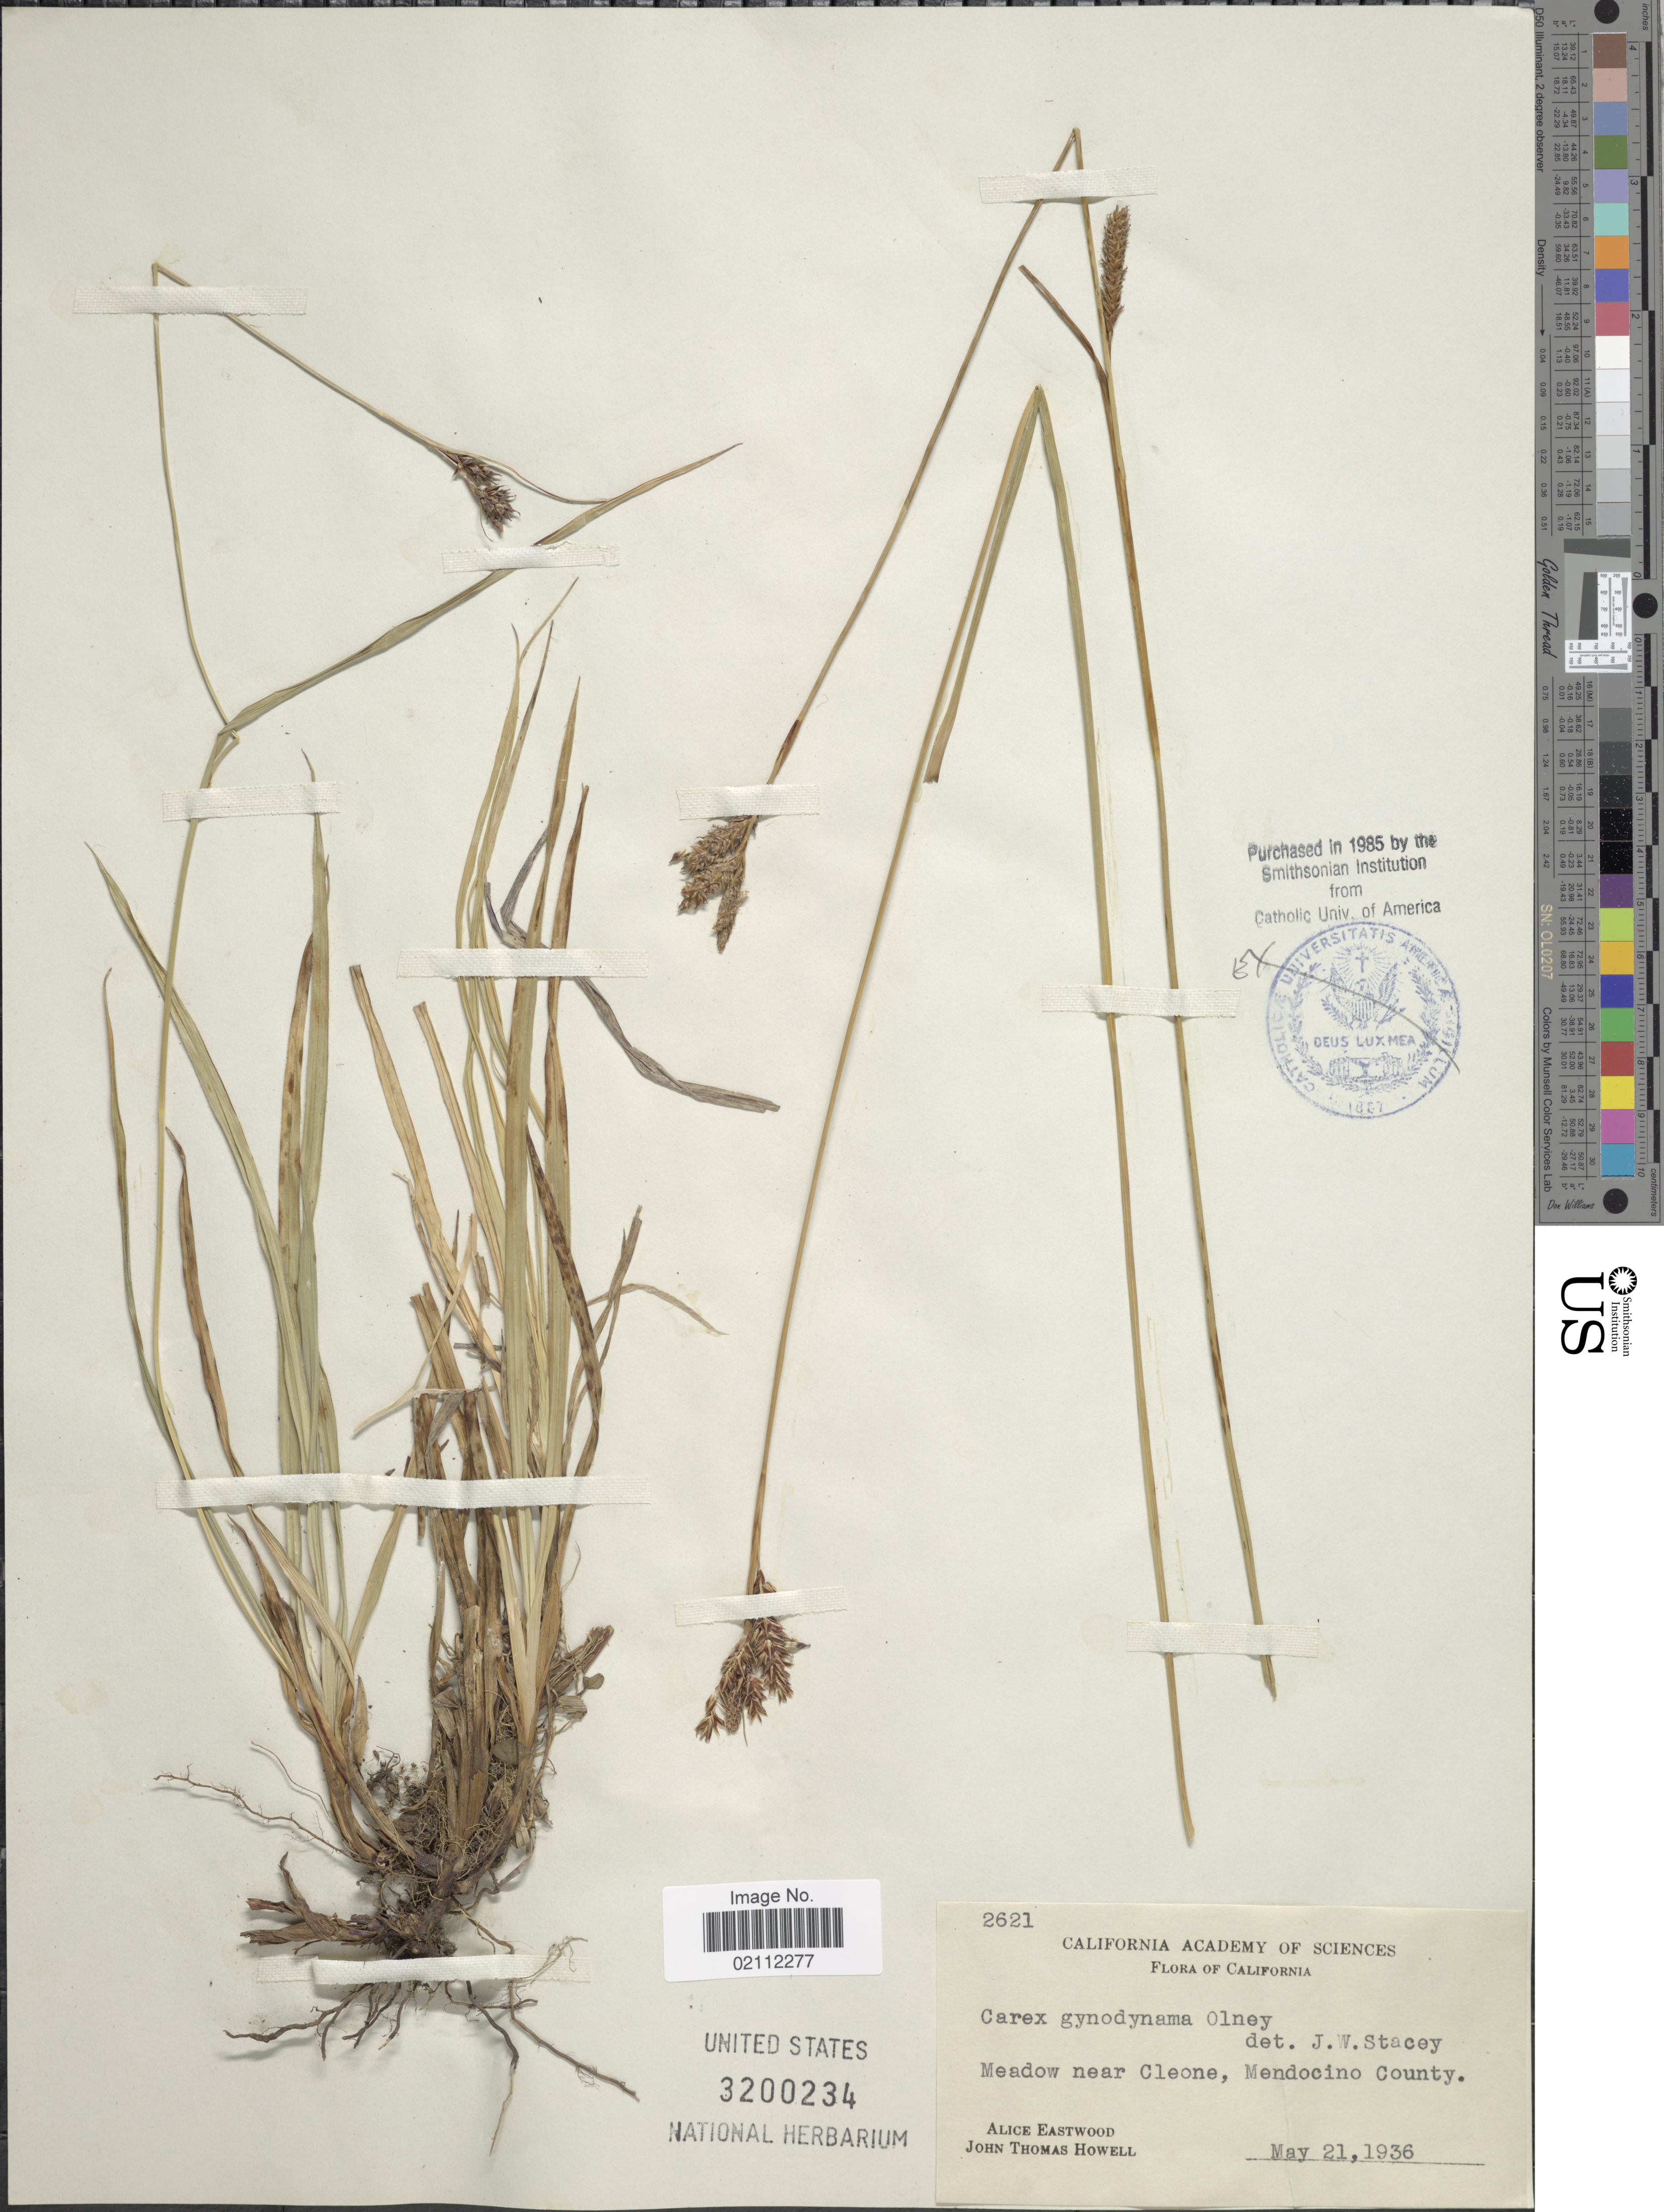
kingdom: Plantae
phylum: Tracheophyta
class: Liliopsida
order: Poales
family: Cyperaceae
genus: Carex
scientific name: Carex gynodynama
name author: Olney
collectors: A. Eastwood & J. T. Howell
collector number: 2621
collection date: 1936-05-21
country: United States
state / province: California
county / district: Mendocino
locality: Meadow near Cleone, Mendocino County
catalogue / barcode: US 3200234